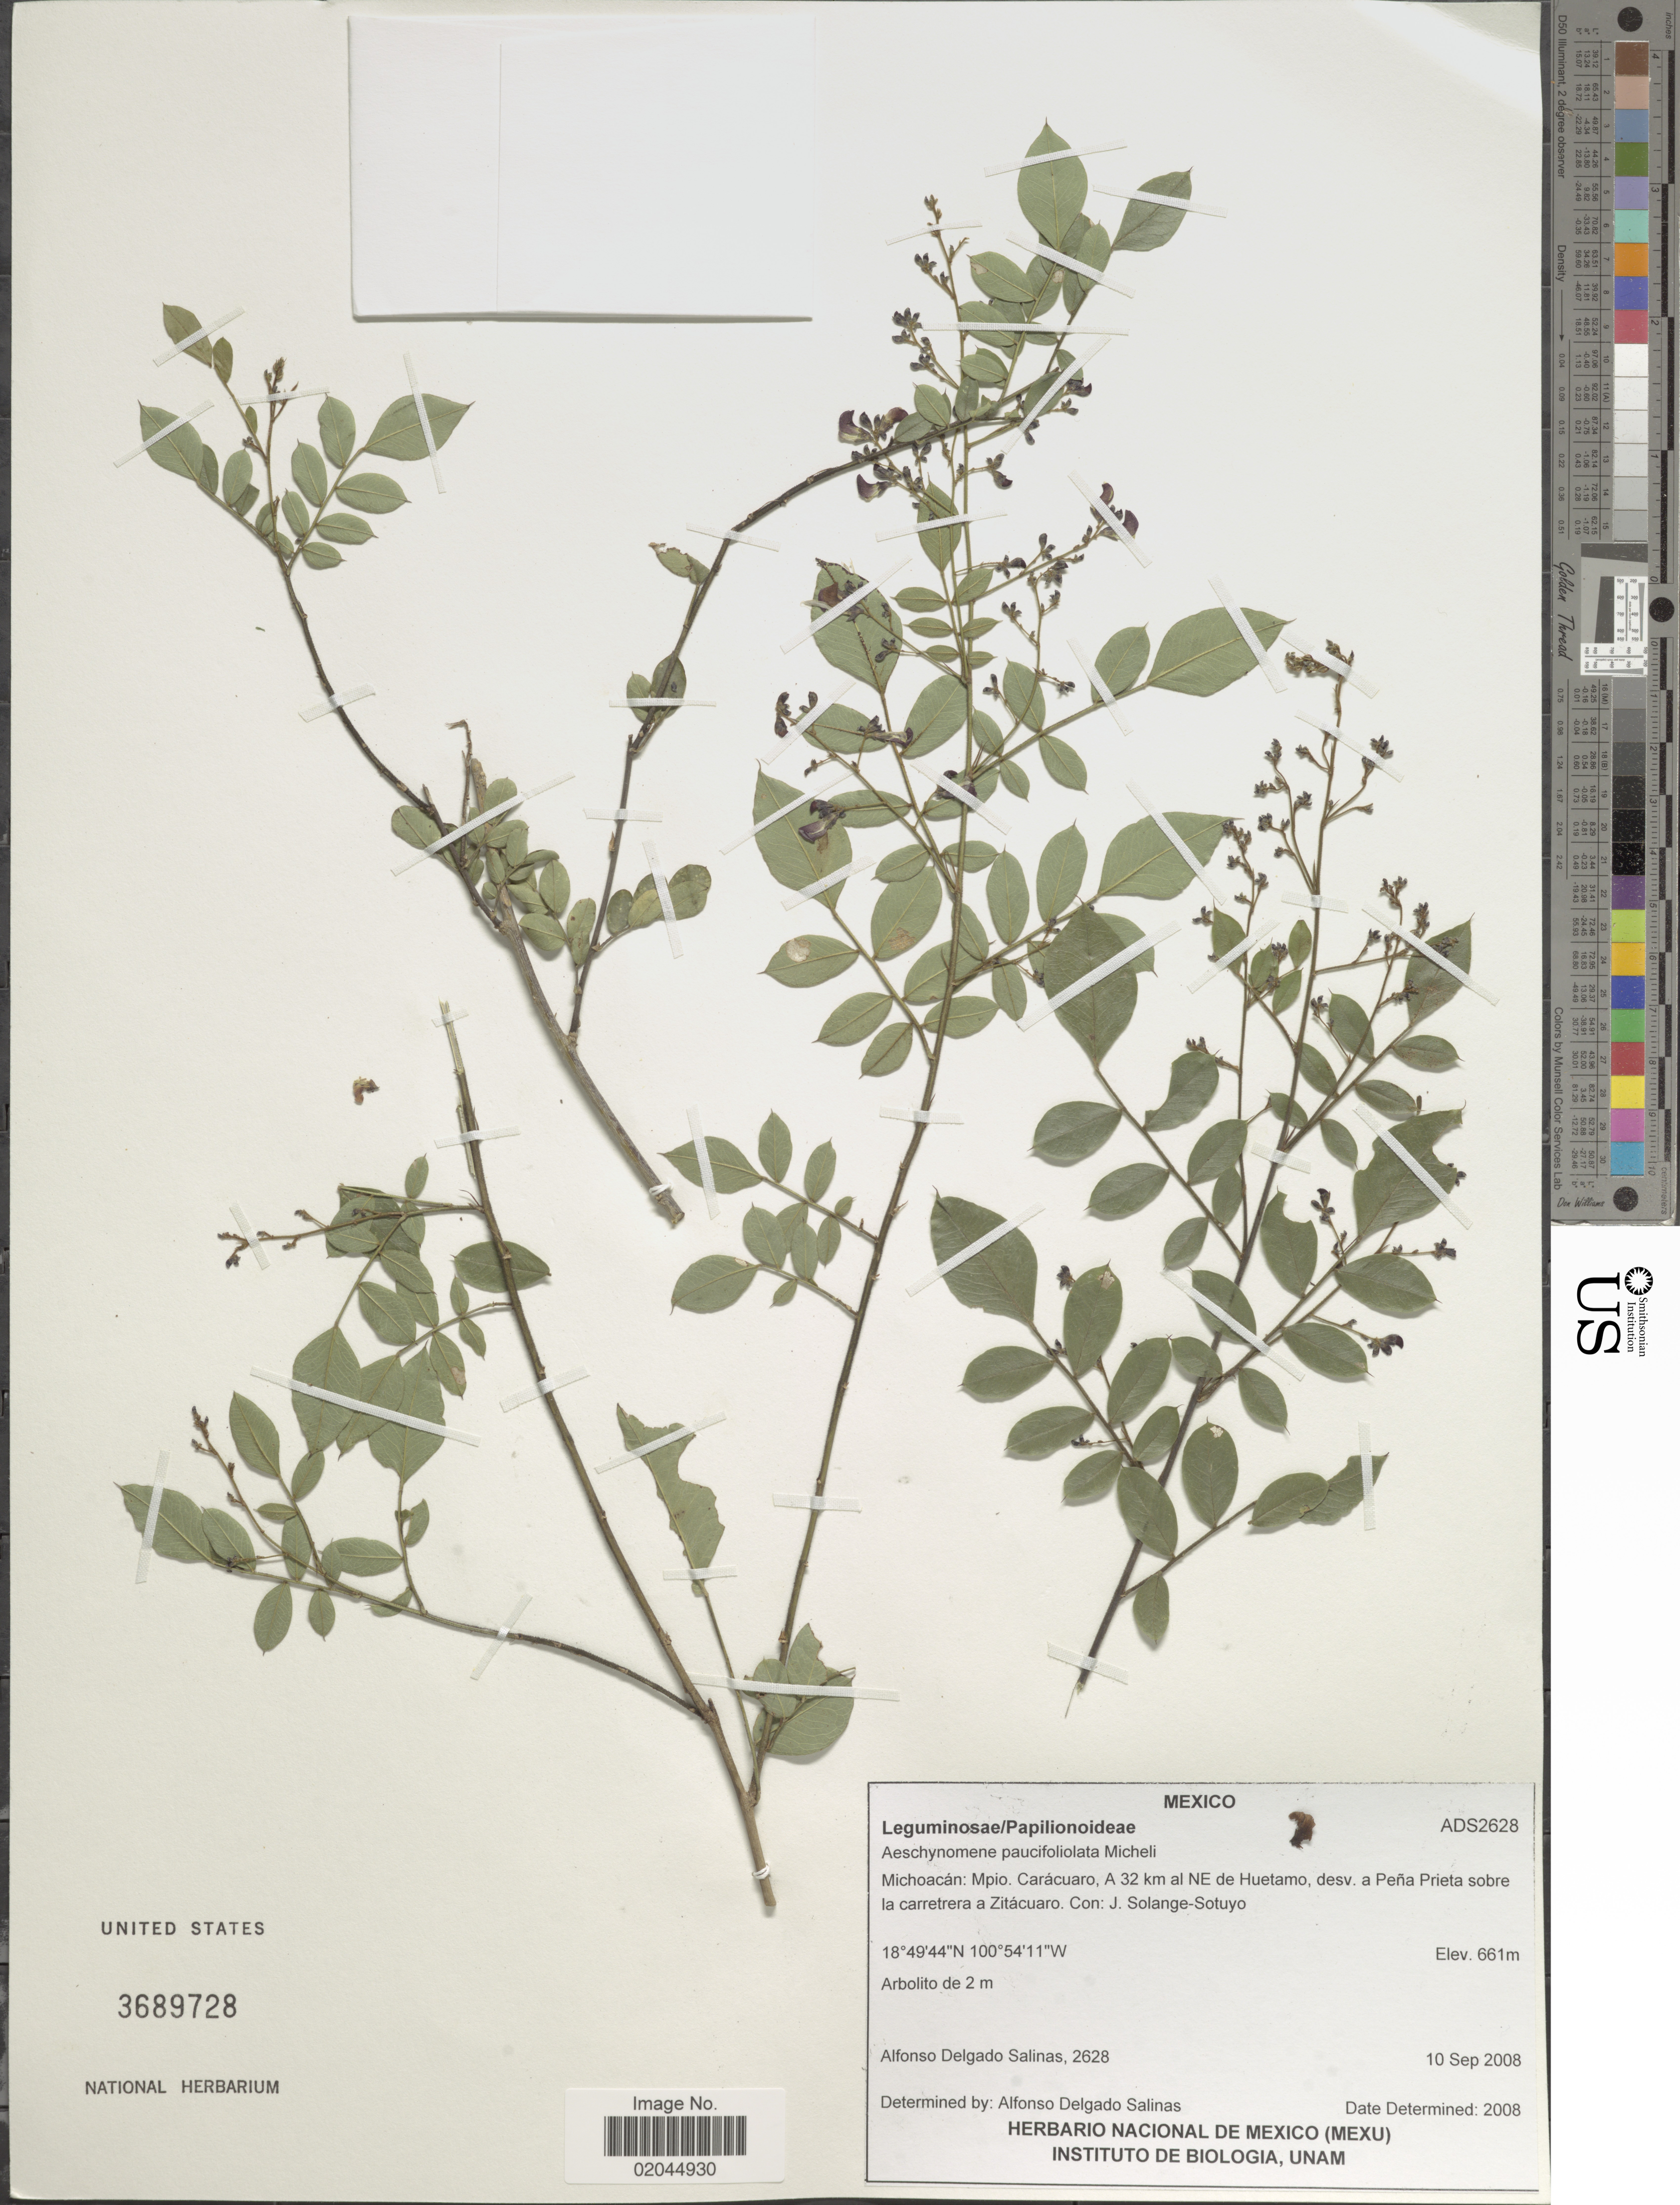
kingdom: Plantae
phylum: Tracheophyta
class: Magnoliopsida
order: Fabales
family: Fabaceae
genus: Aeschynomene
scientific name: Aeschynomene paucifoliolata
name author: Micheli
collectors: A. Delgado S. & J. Solange-Sotuyo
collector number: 2628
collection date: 2008-09-10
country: Mexico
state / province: Michoacán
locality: Michoacan: Mpio Caracuaro, A 32 km al NE de Huetamo, desv. a Pena Prieta sobre la carretera a Zitacuaro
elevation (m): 661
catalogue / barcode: US 3689728